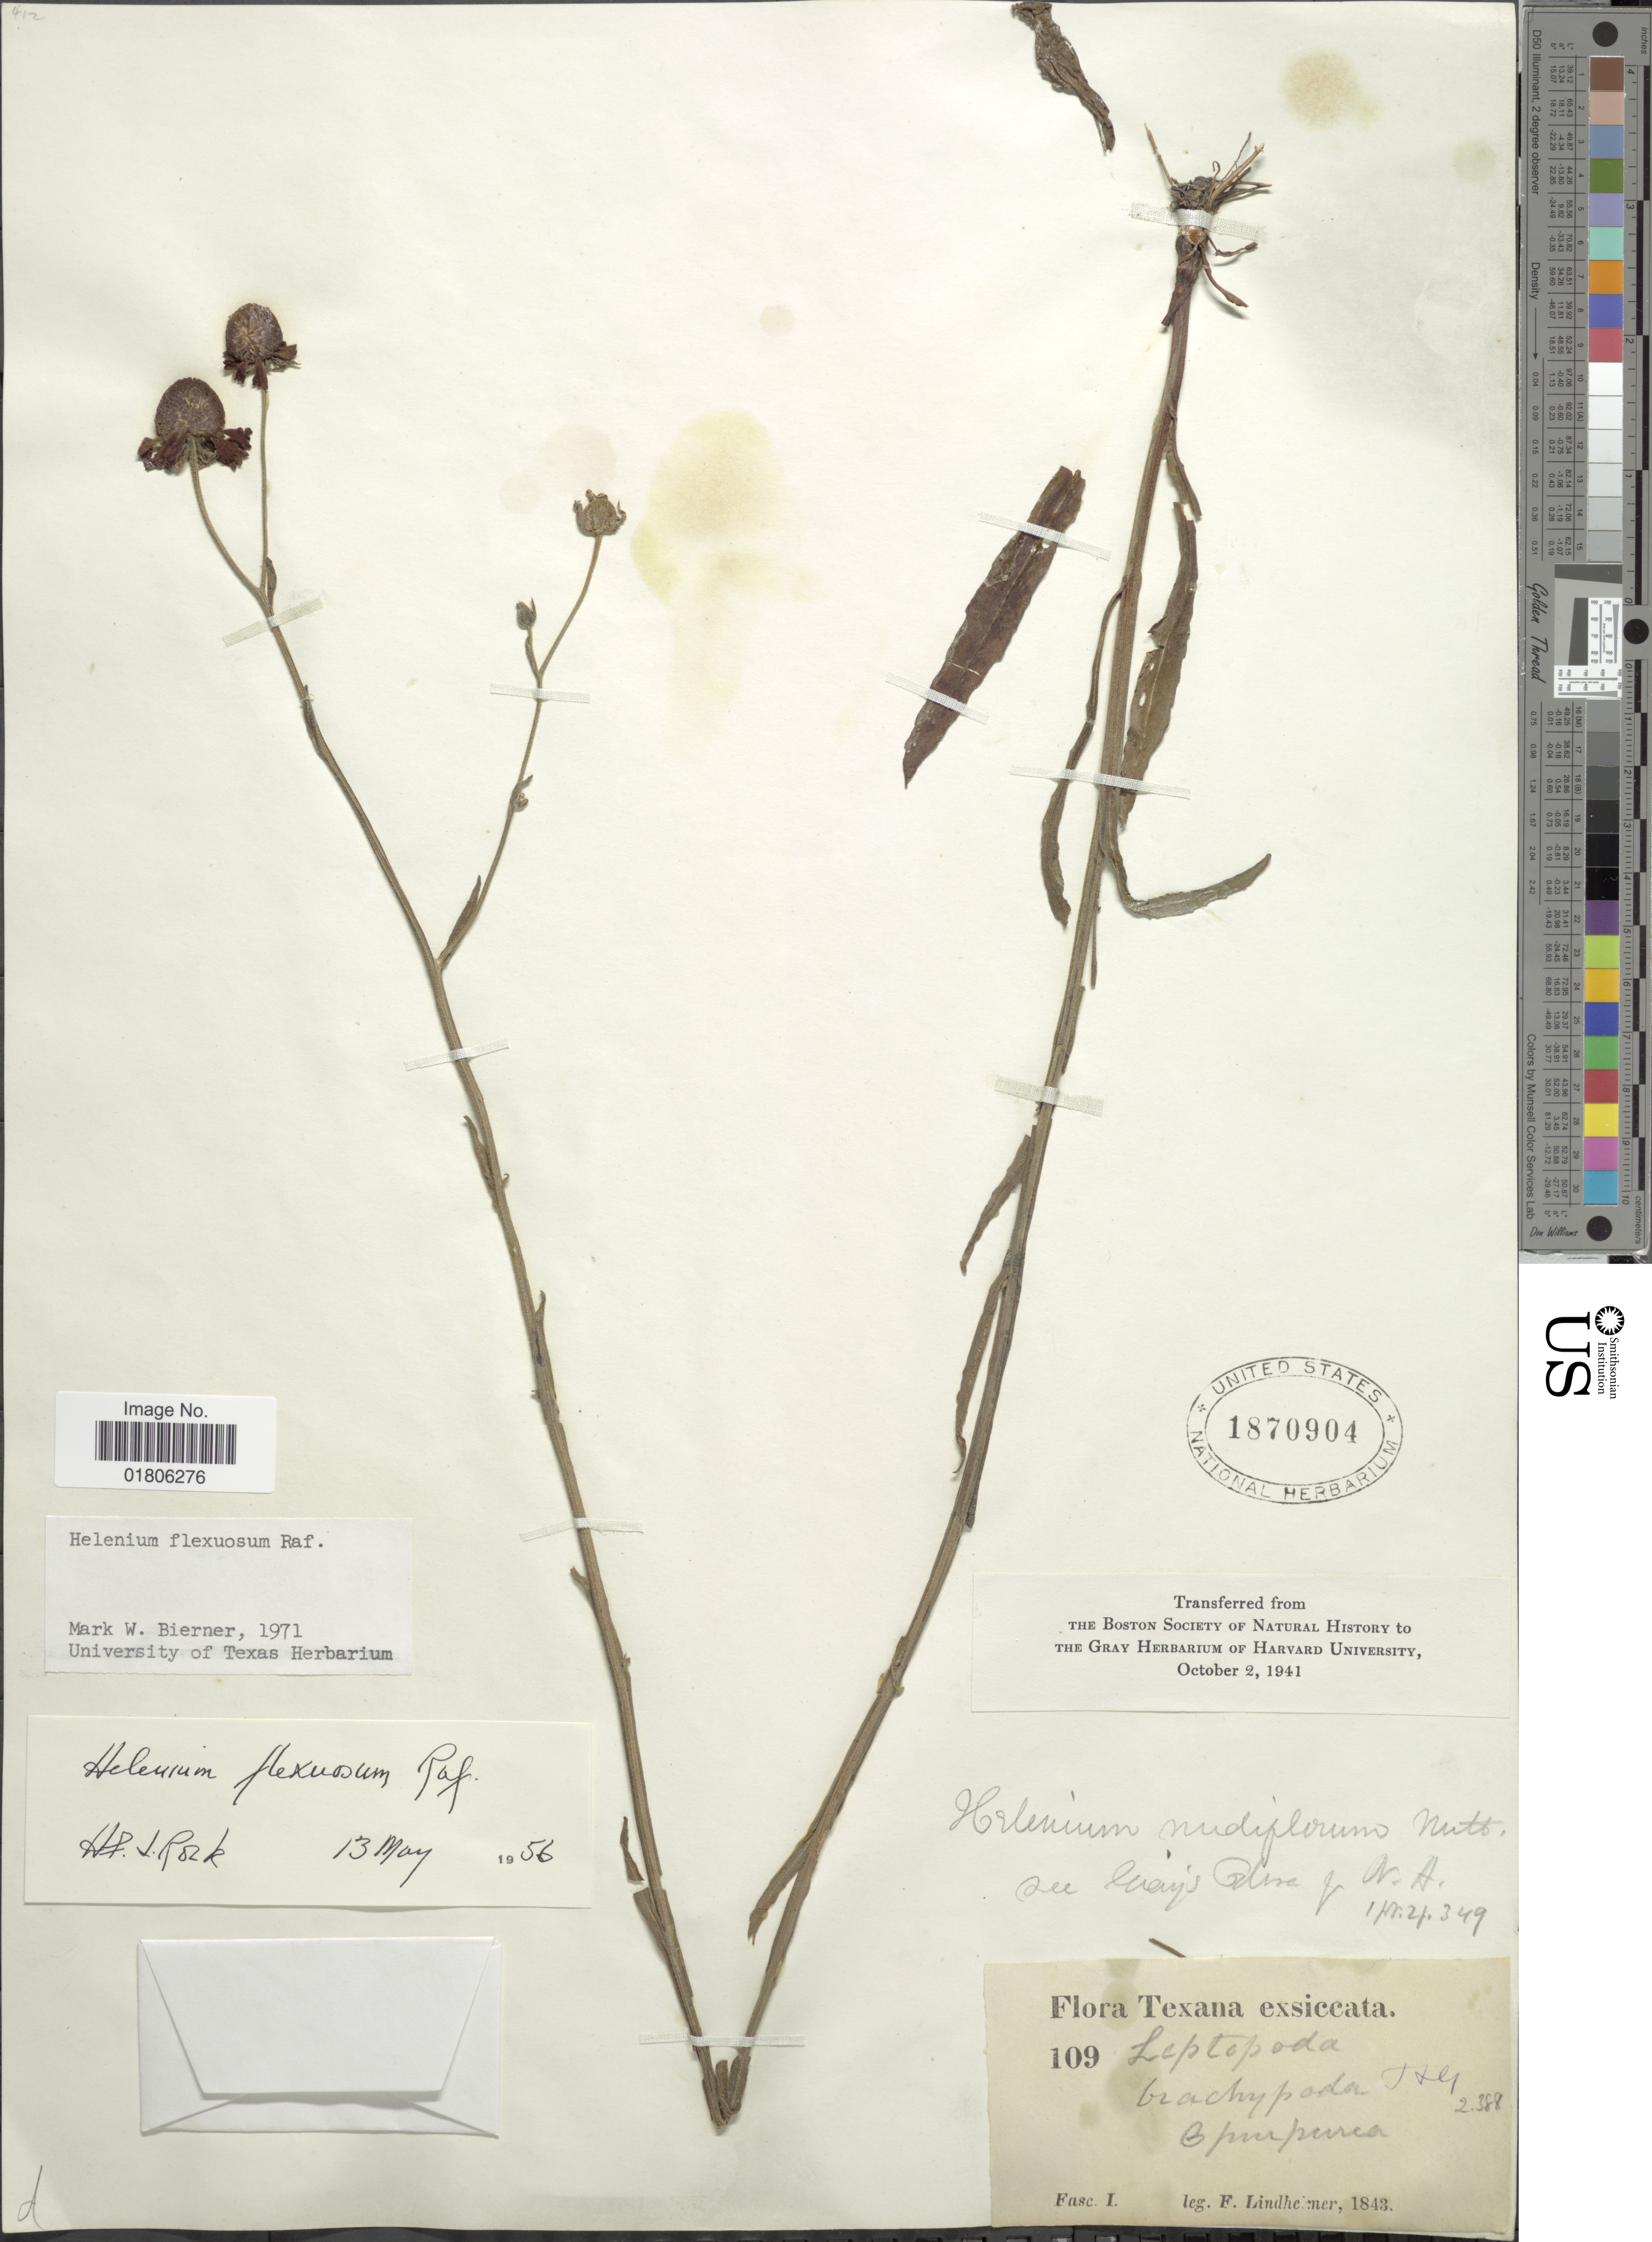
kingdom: Plantae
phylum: Tracheophyta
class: Magnoliopsida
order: Asterales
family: Asteraceae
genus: Helenium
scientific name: Helenium flexuosum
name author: Raf.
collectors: F. Lindheimer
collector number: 109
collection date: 1843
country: United States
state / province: Texas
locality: Fasc I. [unsure placement]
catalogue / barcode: US 1870904